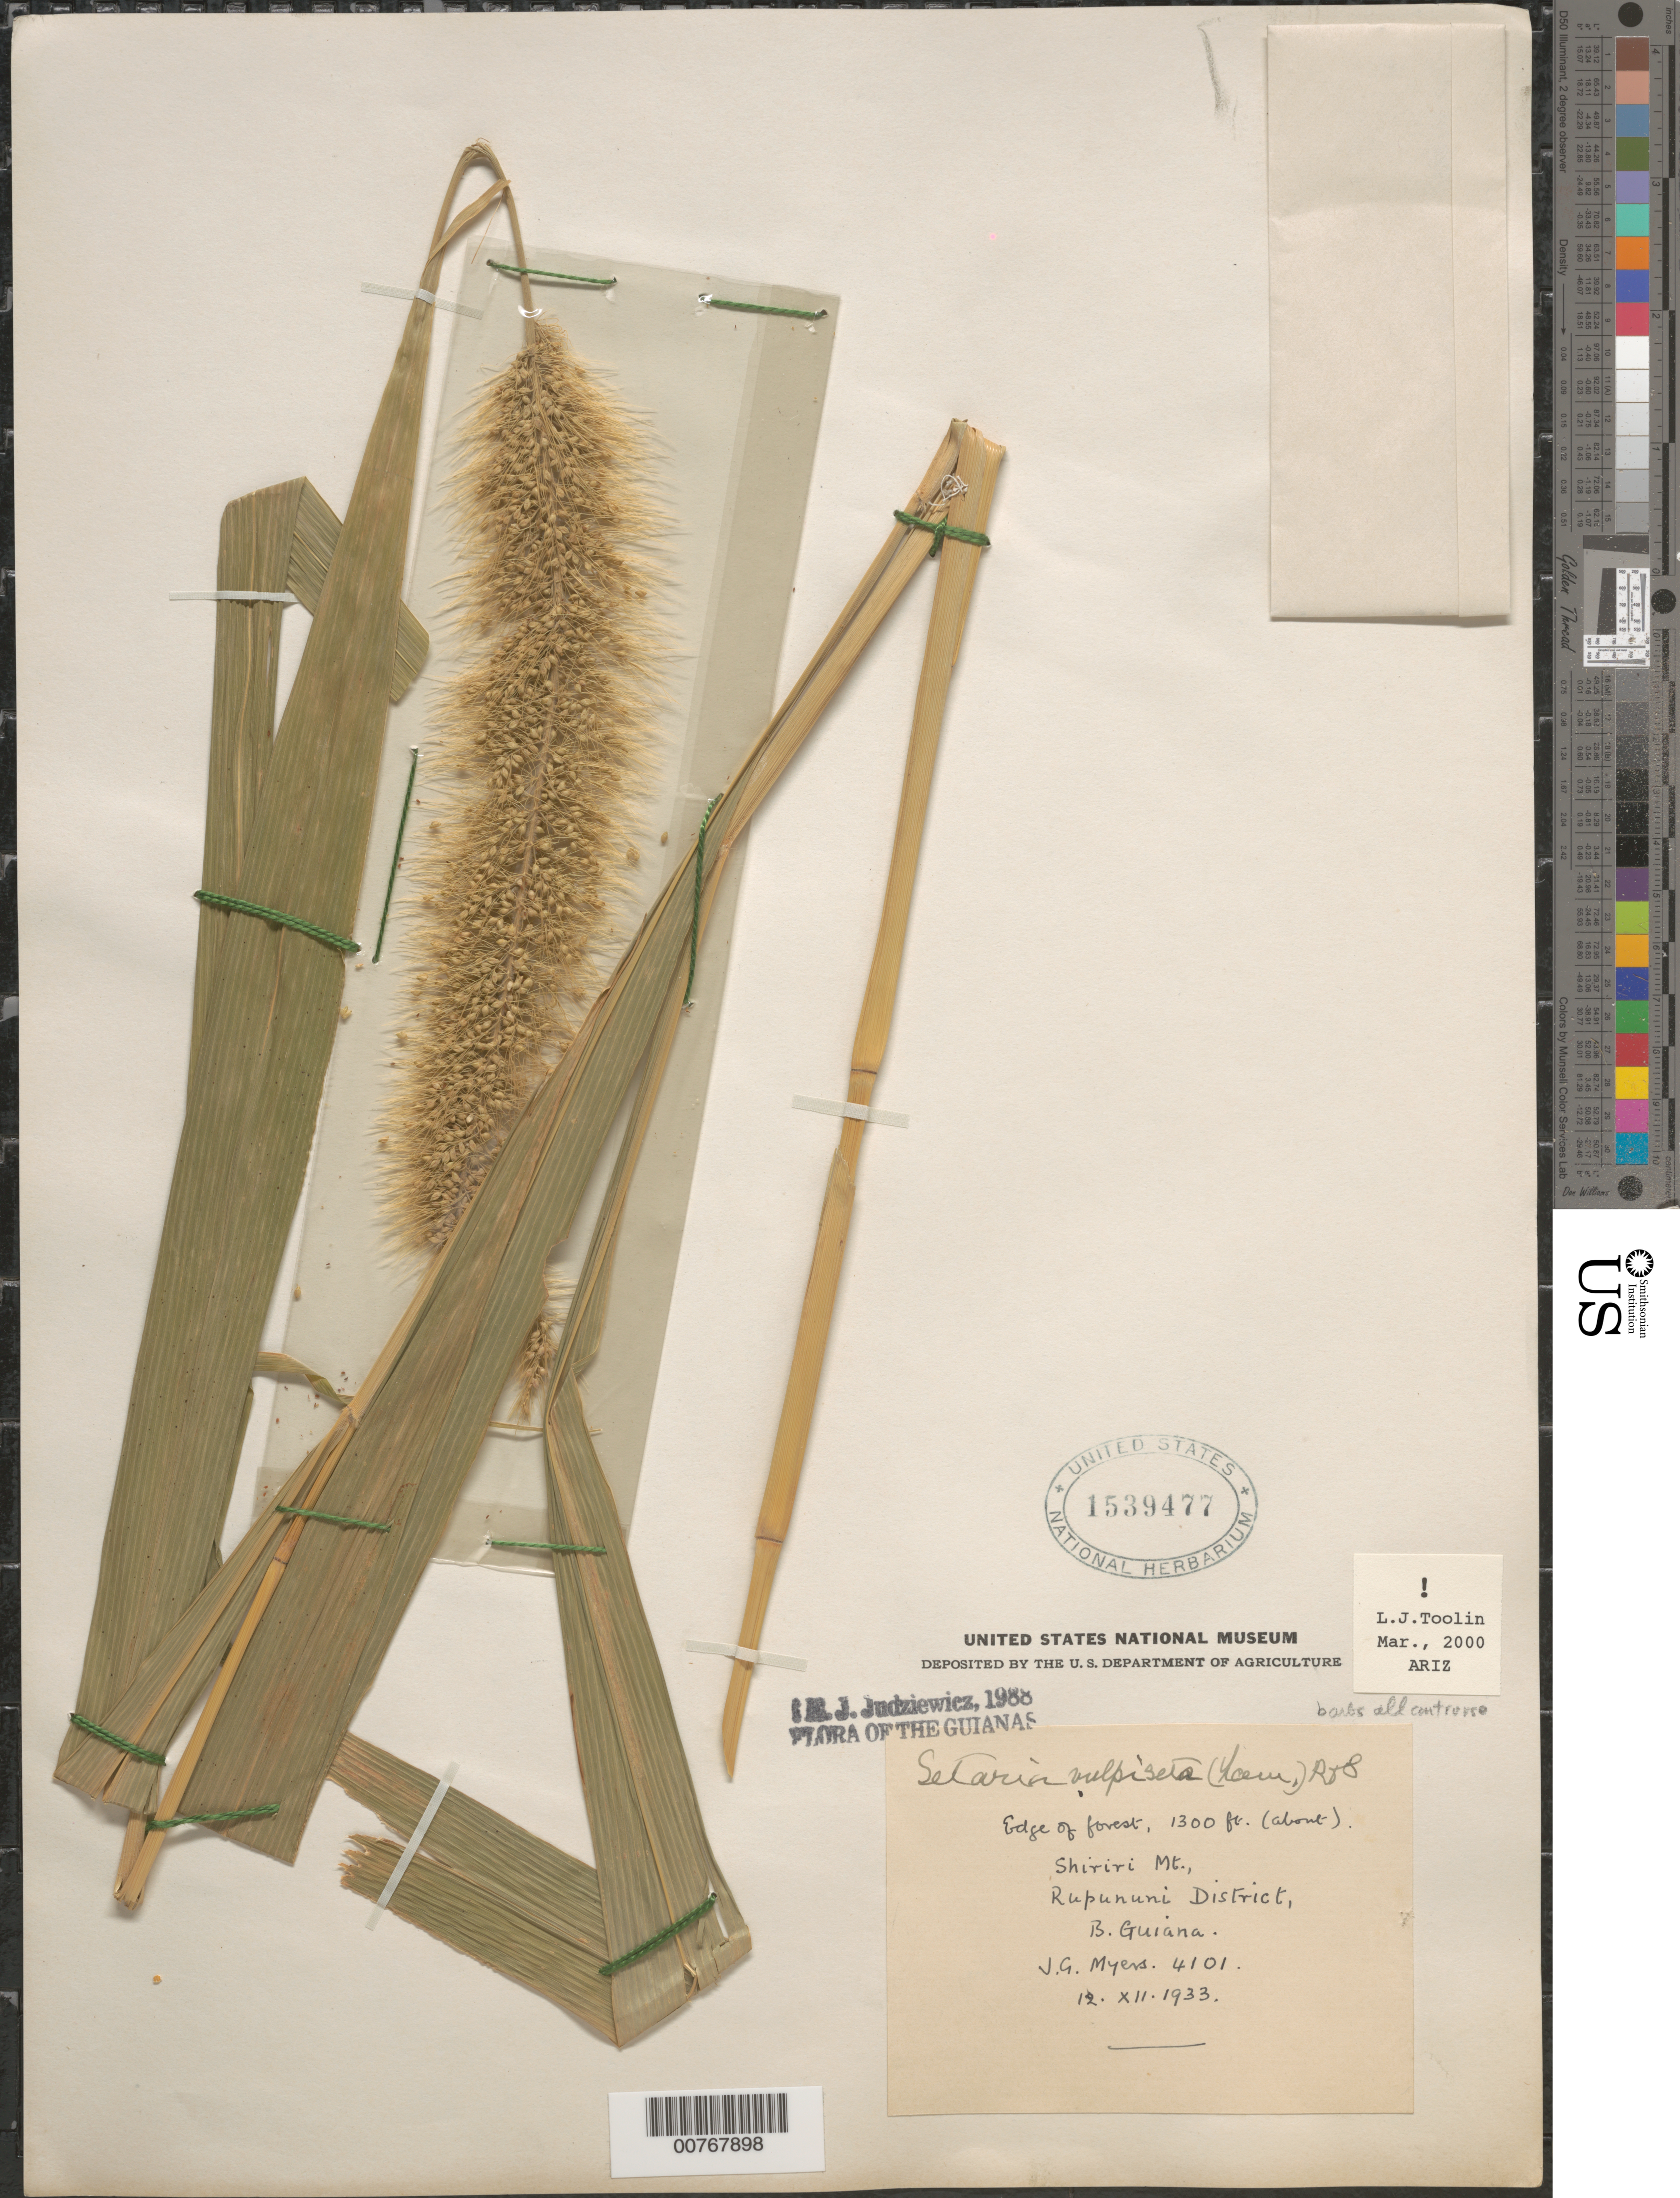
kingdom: Plantae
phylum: Tracheophyta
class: Liliopsida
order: Poales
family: Poaceae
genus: Setaria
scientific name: Setaria vulpiseta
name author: (Lam.) Roem. & Schult.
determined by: Toolin, L. J.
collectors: J. Myers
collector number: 4101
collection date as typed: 12-Dec-33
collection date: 1933-12-12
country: Guyana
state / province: U. Takutu-U. Essequibo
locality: Shiriri Mt., Rupununi Dist.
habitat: Edge of forest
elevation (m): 396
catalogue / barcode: US 1539477